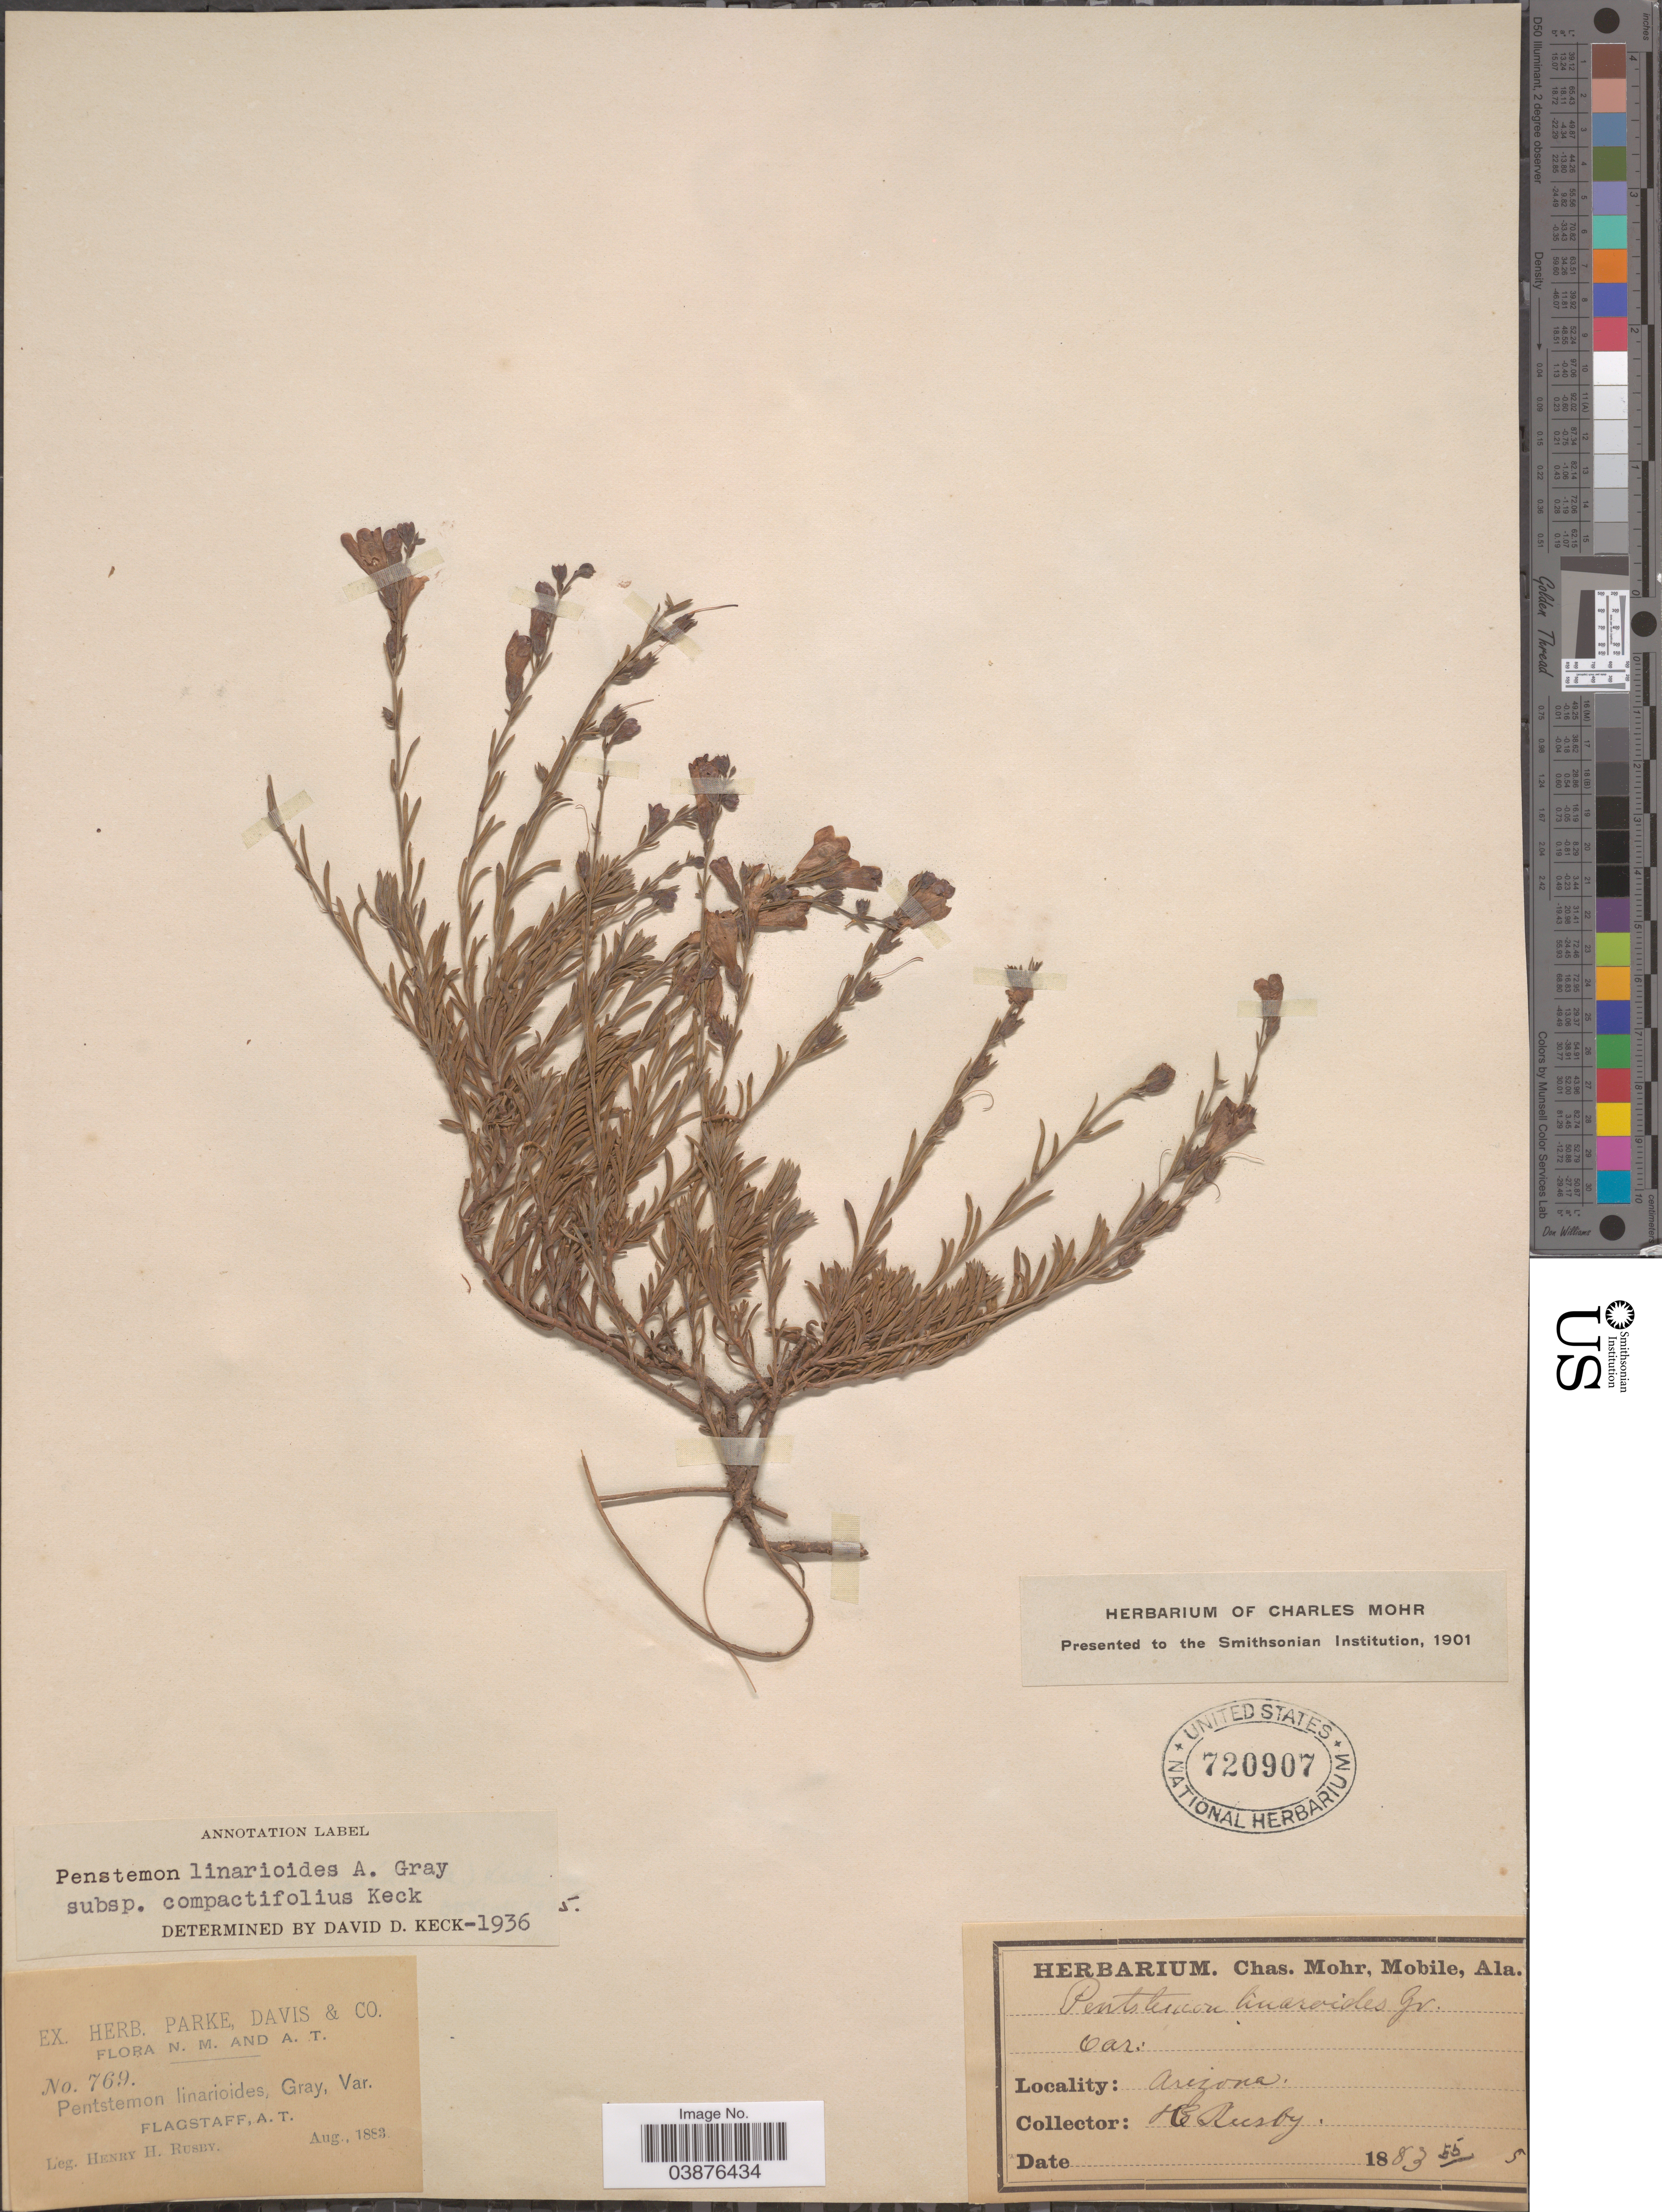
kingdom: Plantae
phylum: Tracheophyta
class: Magnoliopsida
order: Lamiales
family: Plantaginaceae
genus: Penstemon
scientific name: Penstemon linarioides var. viridis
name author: D.D. Keck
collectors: H. H. Rusby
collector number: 769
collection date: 1883-08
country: United States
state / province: Arizona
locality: Flagstaff.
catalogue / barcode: US 720907